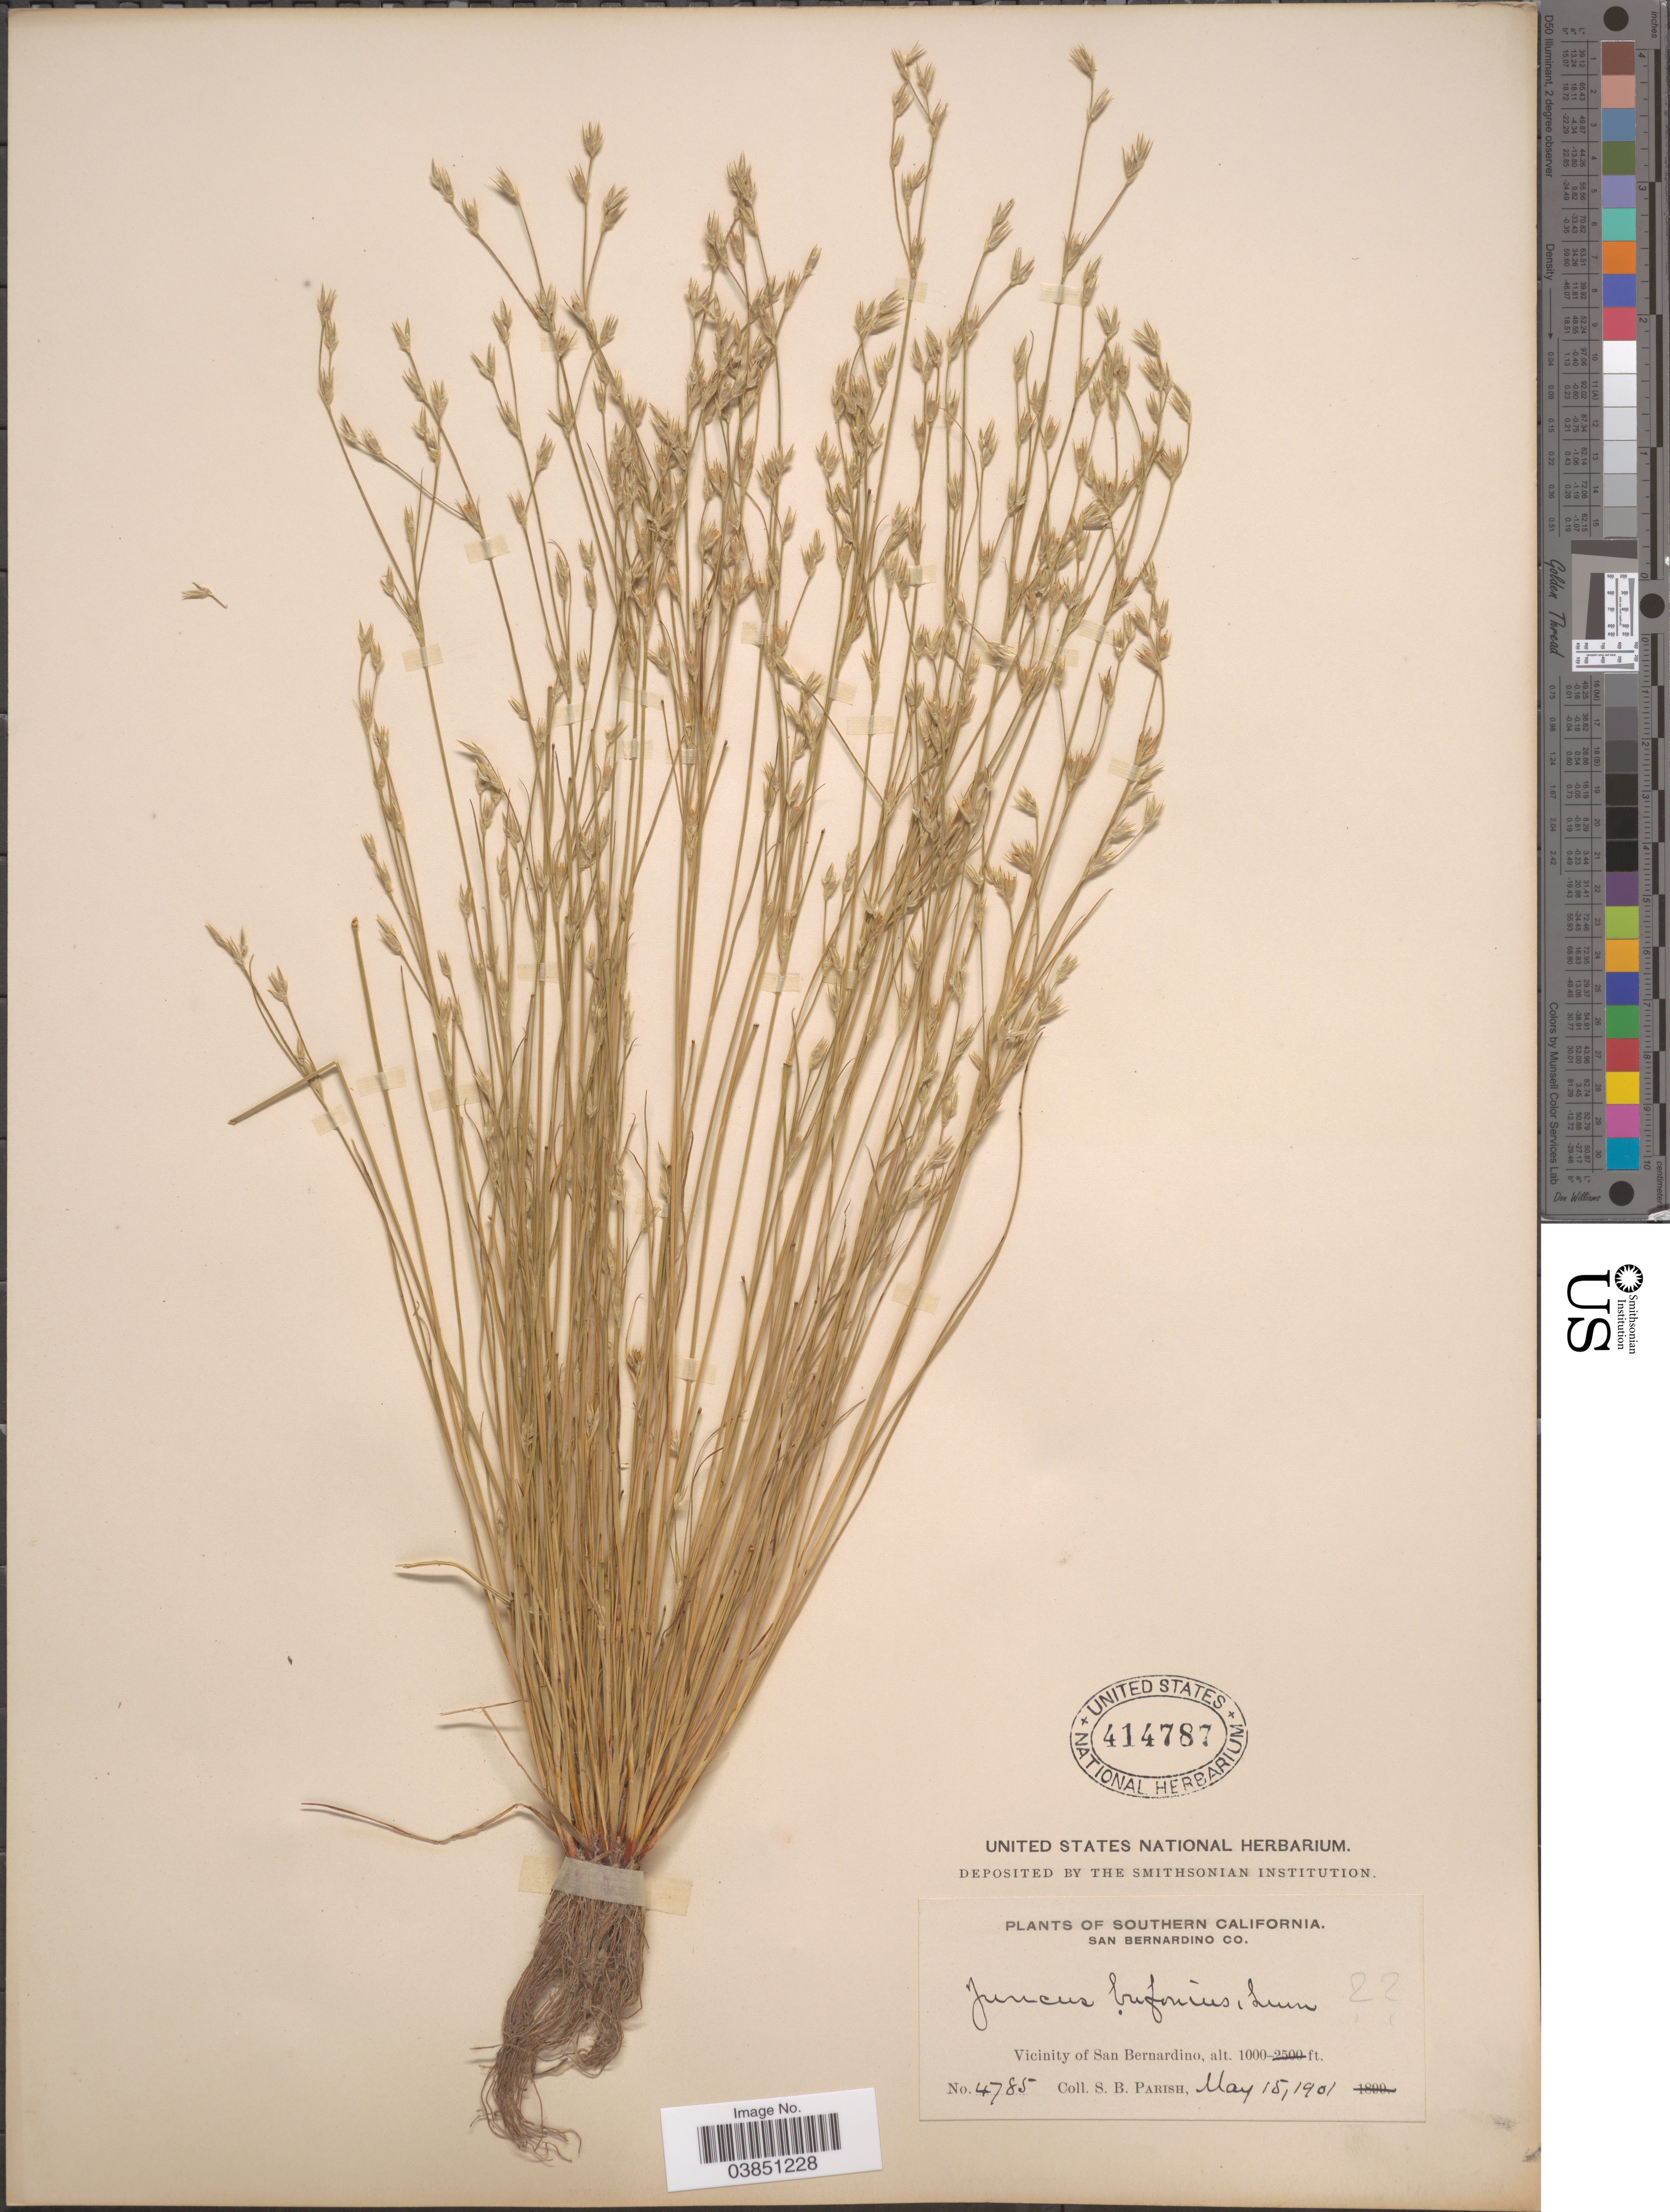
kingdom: Plantae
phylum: Tracheophyta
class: Liliopsida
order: Poales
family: Juncaceae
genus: Juncus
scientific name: Juncus bufonius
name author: L.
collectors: S. B. Parish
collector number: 4785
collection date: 1901-05-15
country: United States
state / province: California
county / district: San Bernardino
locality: Southern California. San Bernardino Co. Vicinity of San Bernardino.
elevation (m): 305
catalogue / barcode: US 414787